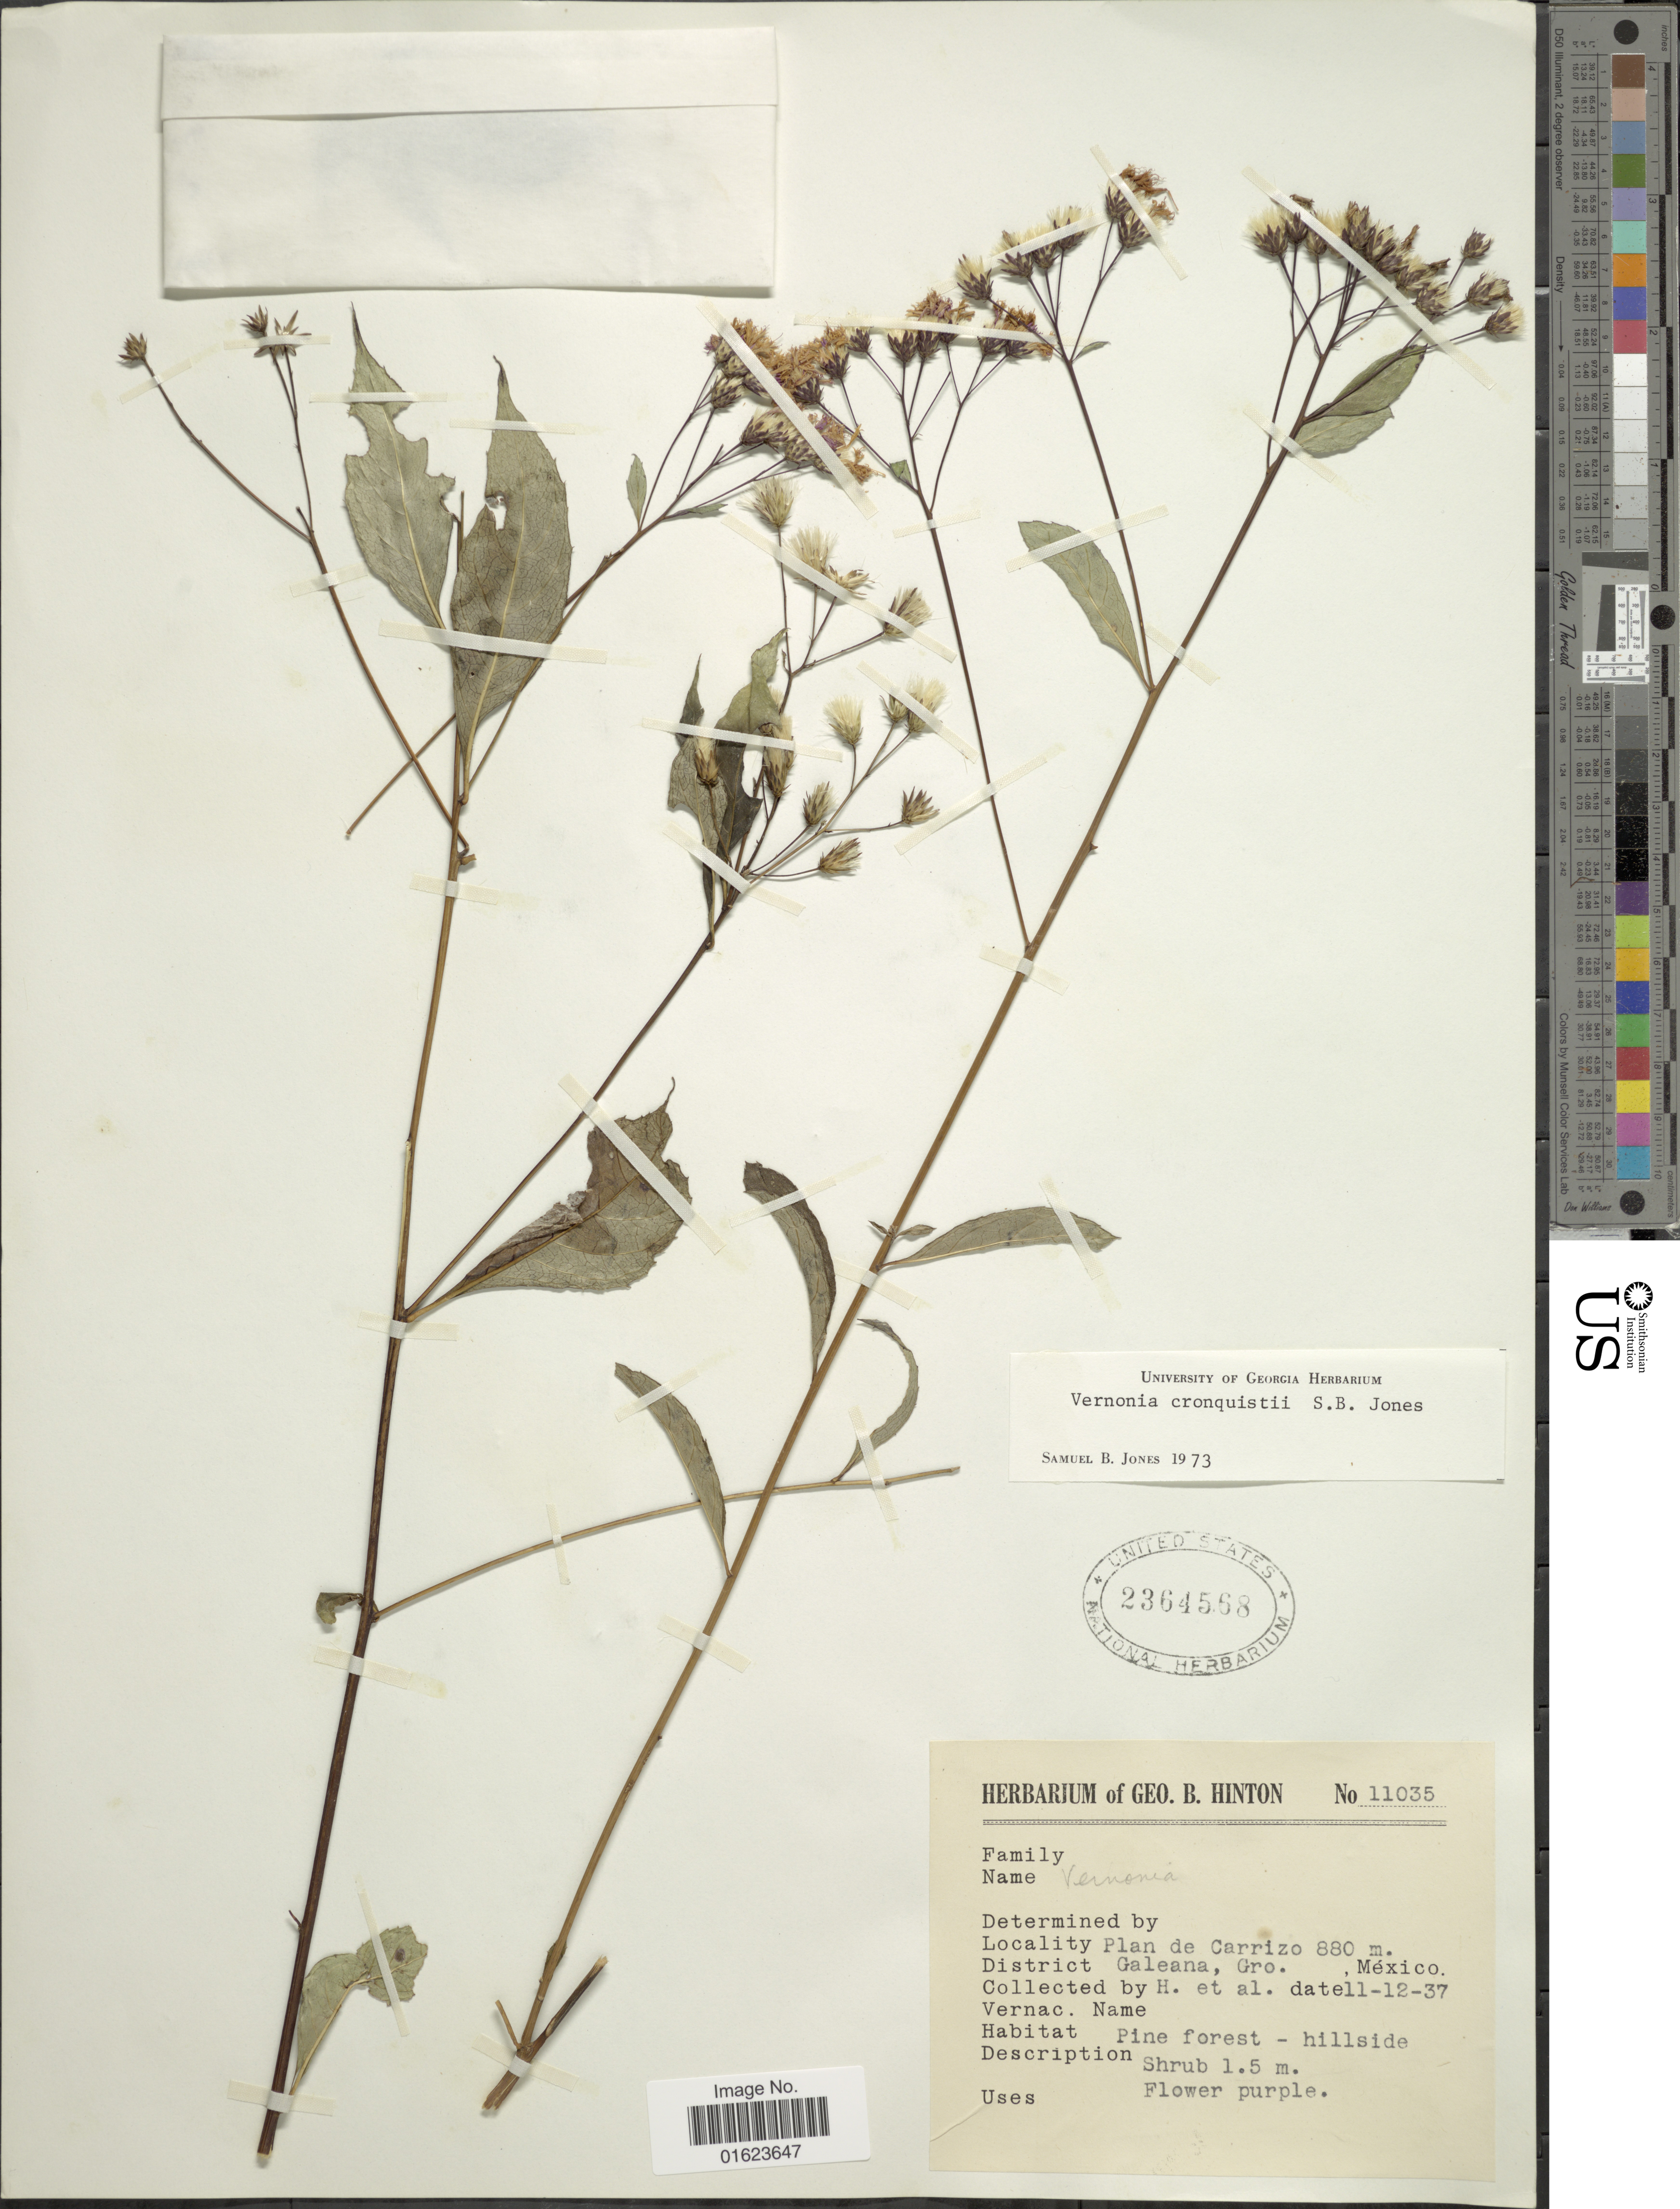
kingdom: Plantae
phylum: Tracheophyta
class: Magnoliopsida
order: Asterales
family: Asteraceae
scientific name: Vickianthus cronquistii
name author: (S.B. Jones) H. Rob.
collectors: G. B. Hinton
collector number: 11035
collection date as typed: Transcribed d/m/y: 11/12/37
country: Mexico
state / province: Guerrero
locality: District Galeana, Gro. Mexico.Plan de Carrizo.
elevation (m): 880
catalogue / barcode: US 2364568